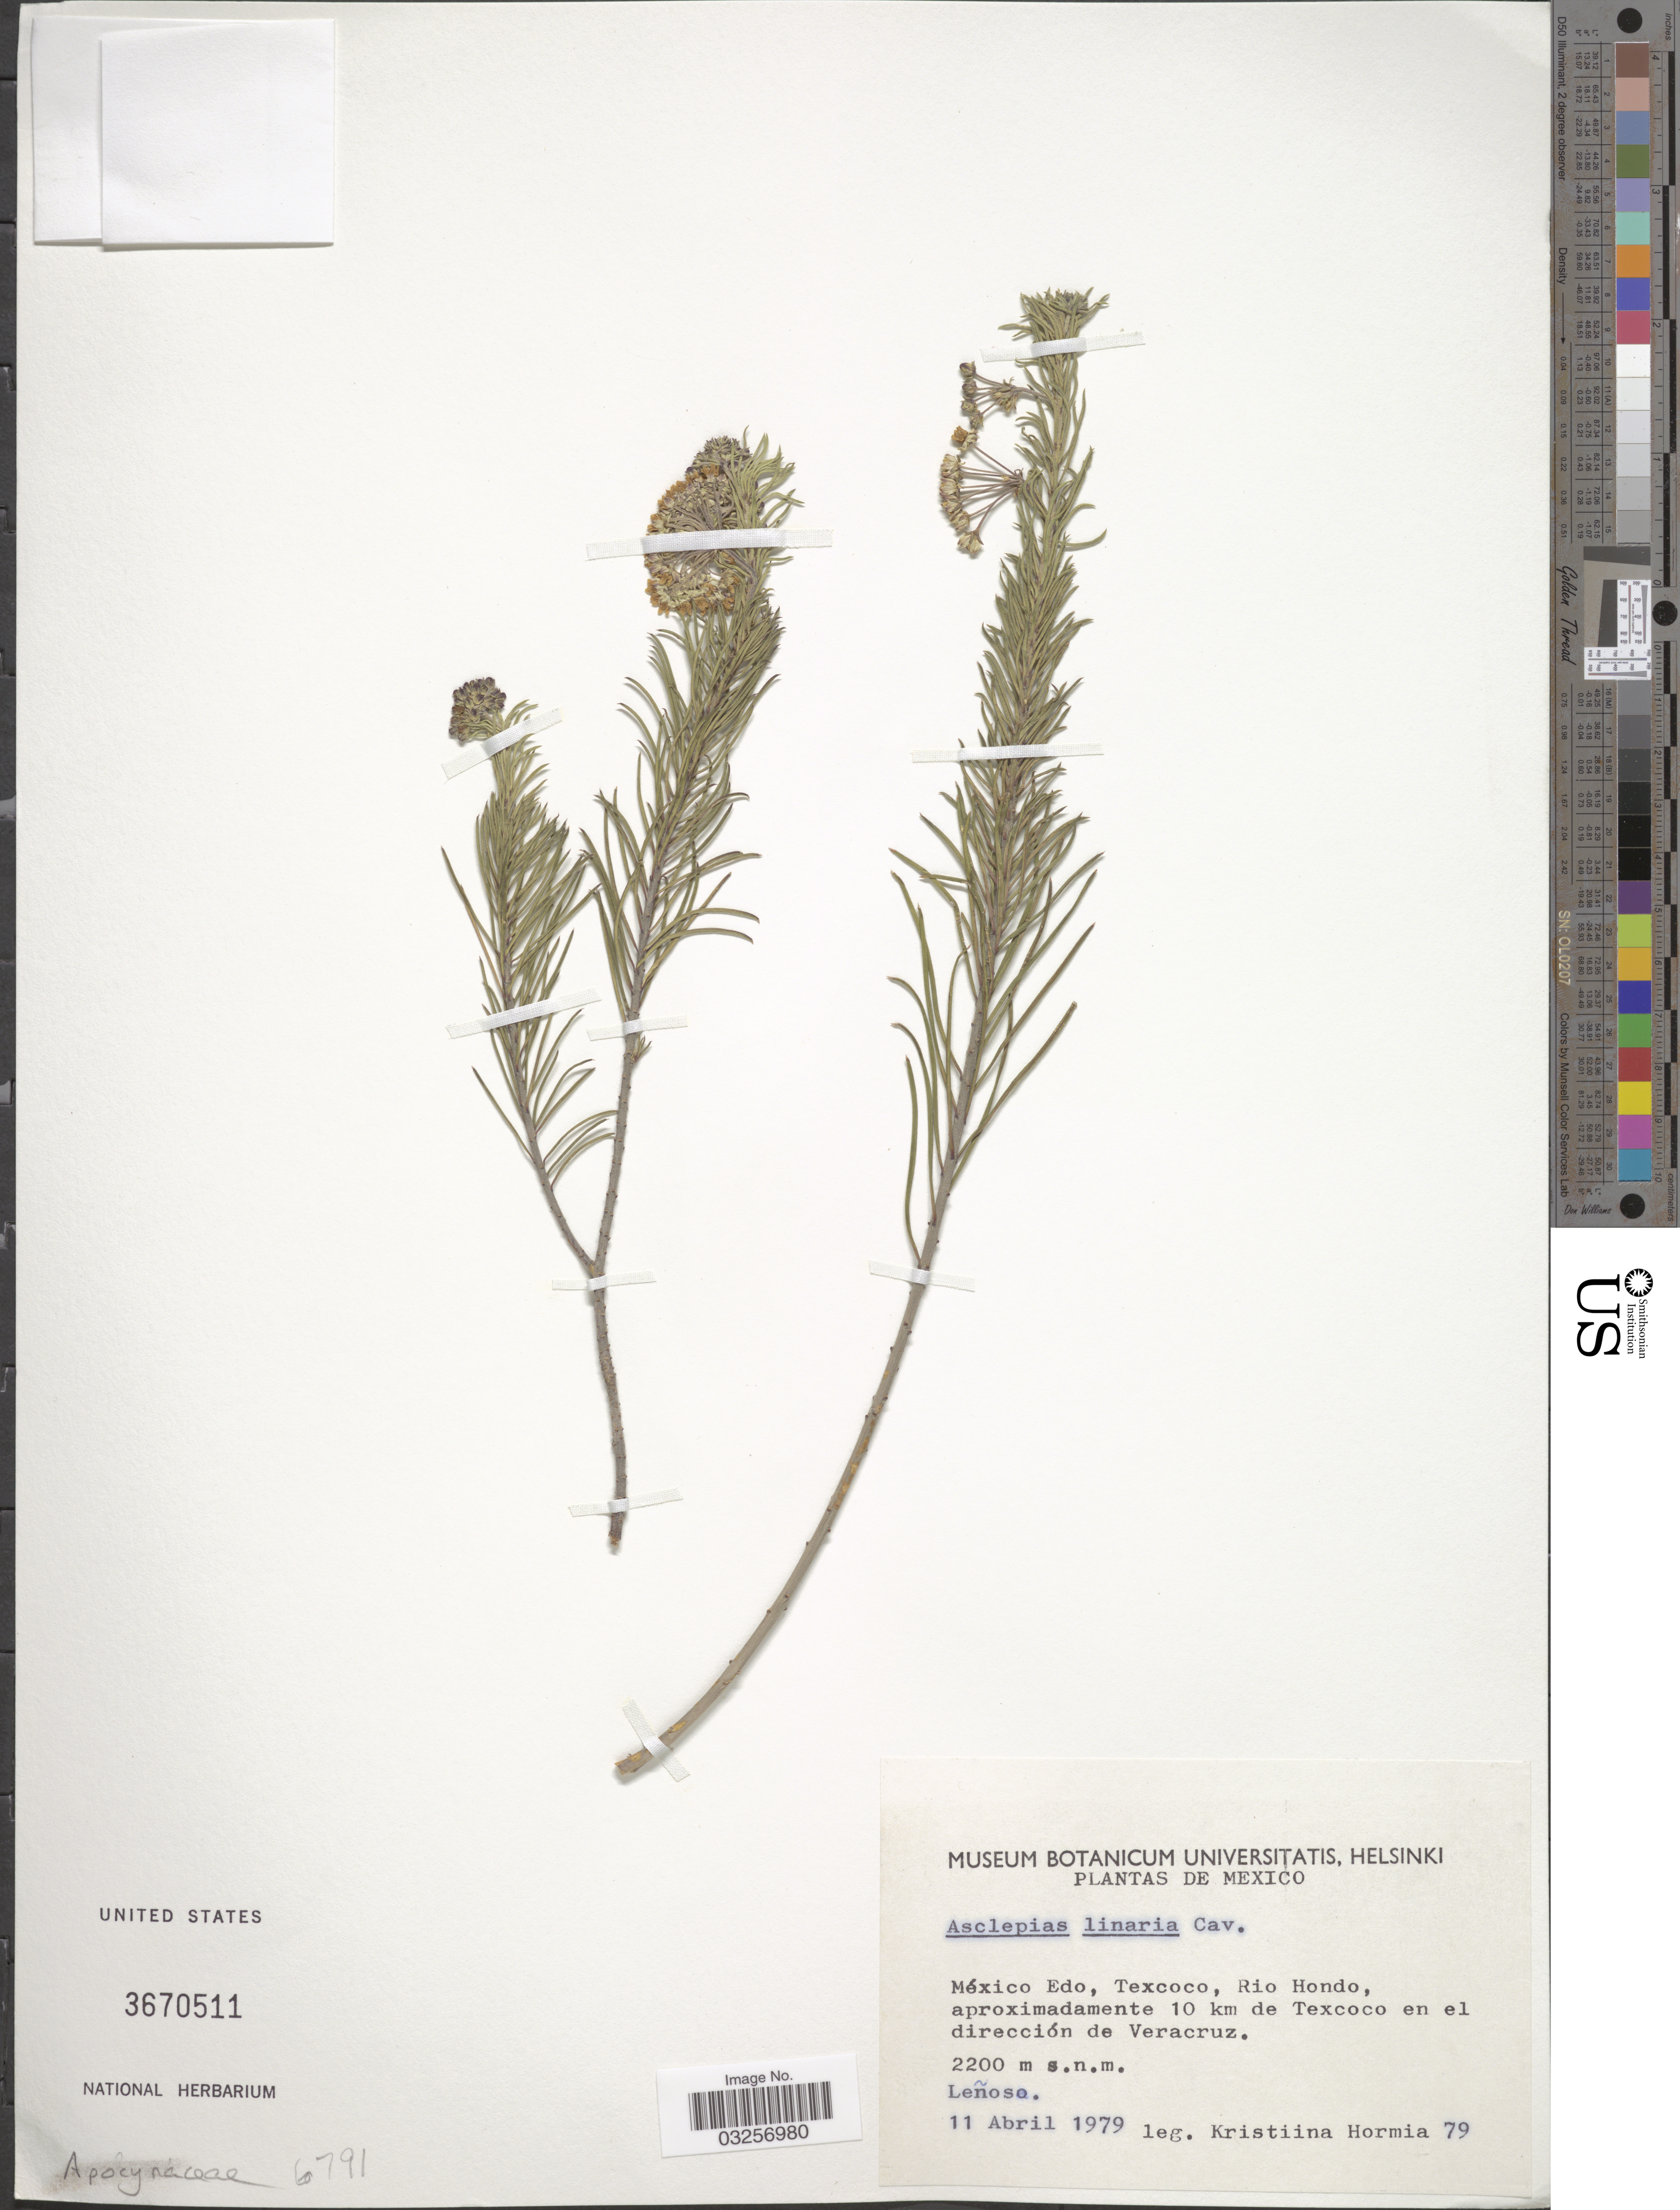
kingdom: Plantae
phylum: Tracheophyta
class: Magnoliopsida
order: Gentianales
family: Apocynaceae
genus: Asclepias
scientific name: Asclepias linaria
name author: Cav.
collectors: K. Hormia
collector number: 79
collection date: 1979-04-11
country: Mexico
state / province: México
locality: México Edo, Texcoco, Rio Hondo, aproximadamente 10 km de Texcoco en el dirección de Veracruz. Leñoso.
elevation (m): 2200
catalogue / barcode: US 3670511